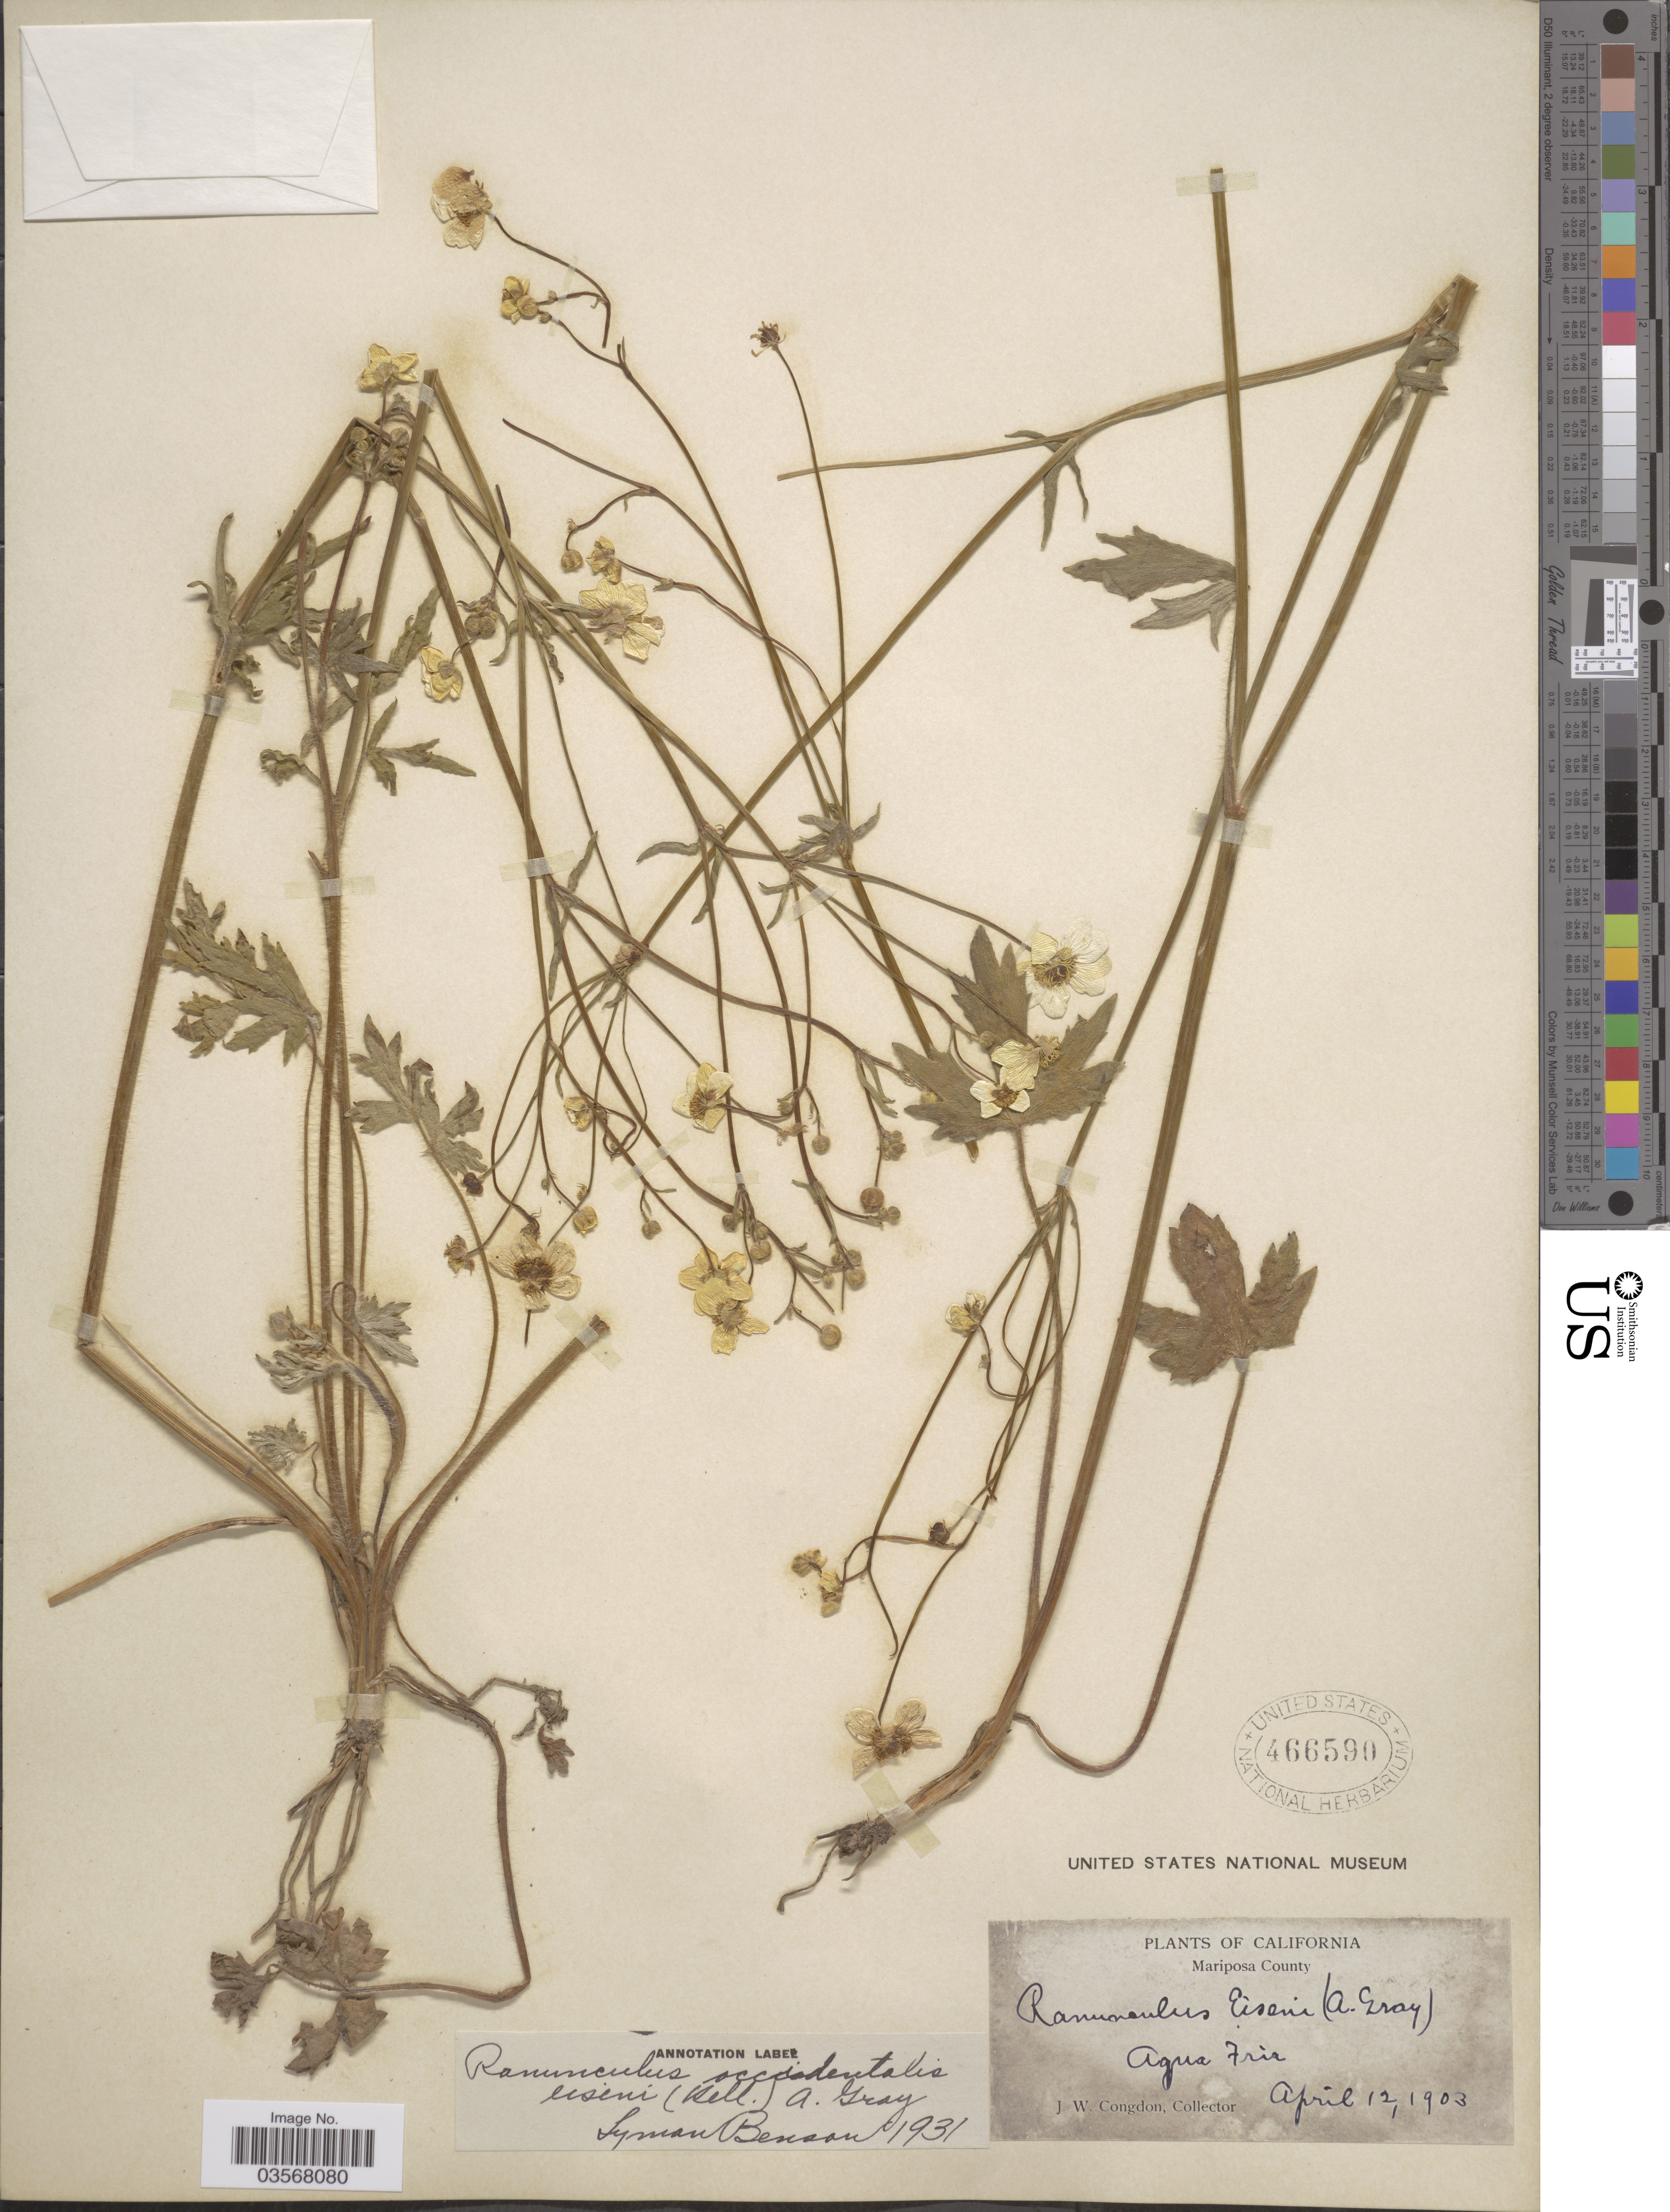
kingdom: Plantae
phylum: Tracheophyta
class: Magnoliopsida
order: Ranunculales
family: Ranunculaceae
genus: Ranunculus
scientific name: Ranunculus occidentalis var. eisenii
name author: Nutt.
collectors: J. W. Congdon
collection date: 1903-04-12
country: United States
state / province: California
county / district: Mariposa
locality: Mariposa County. Agua Fria.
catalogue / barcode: US 466590